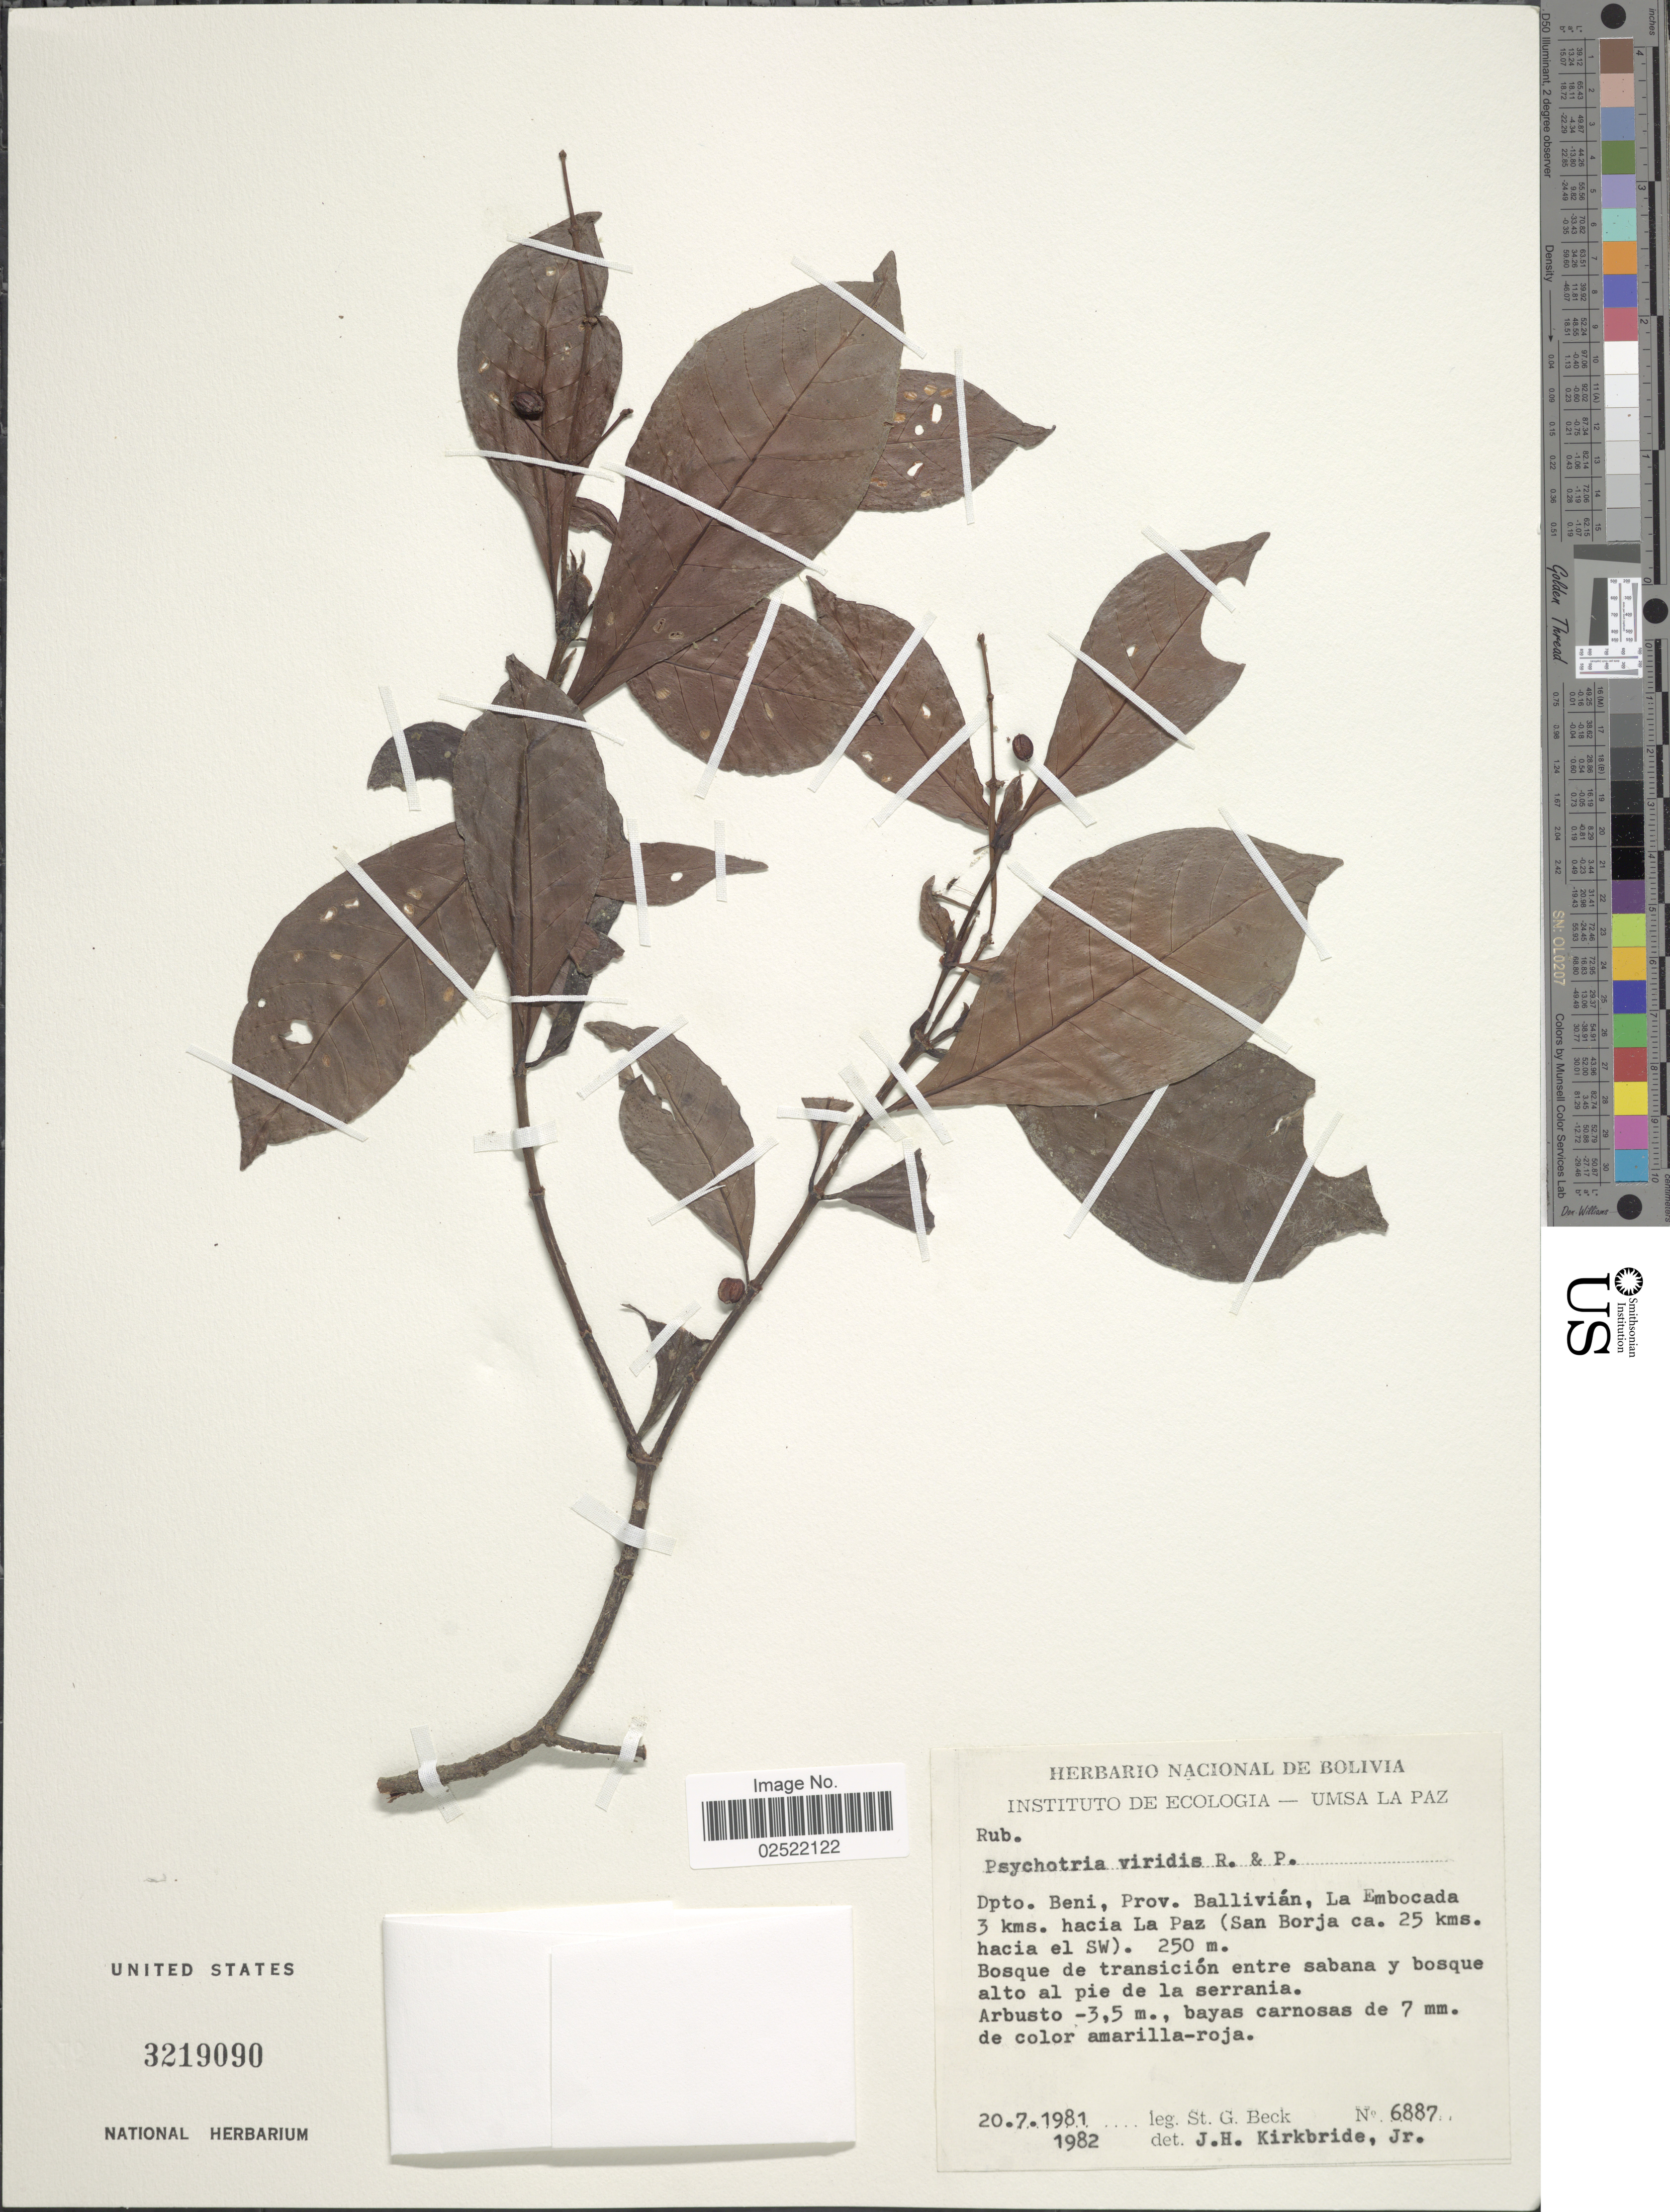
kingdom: Plantae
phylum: Tracheophyta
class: Magnoliopsida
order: Gentianales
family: Rubiaceae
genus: Psychotria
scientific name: Psychotria viridis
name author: Ruiz & Pav.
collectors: S. G. Beck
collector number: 6887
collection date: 1981-07-20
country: Bolivia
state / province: Beni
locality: Dpto. Beni, Prov. Ballivian, La Embocada 3 kms. hacia La Paz (San Borja ca. 25 kms. hacia el SW)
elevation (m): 250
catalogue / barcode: US 3219090